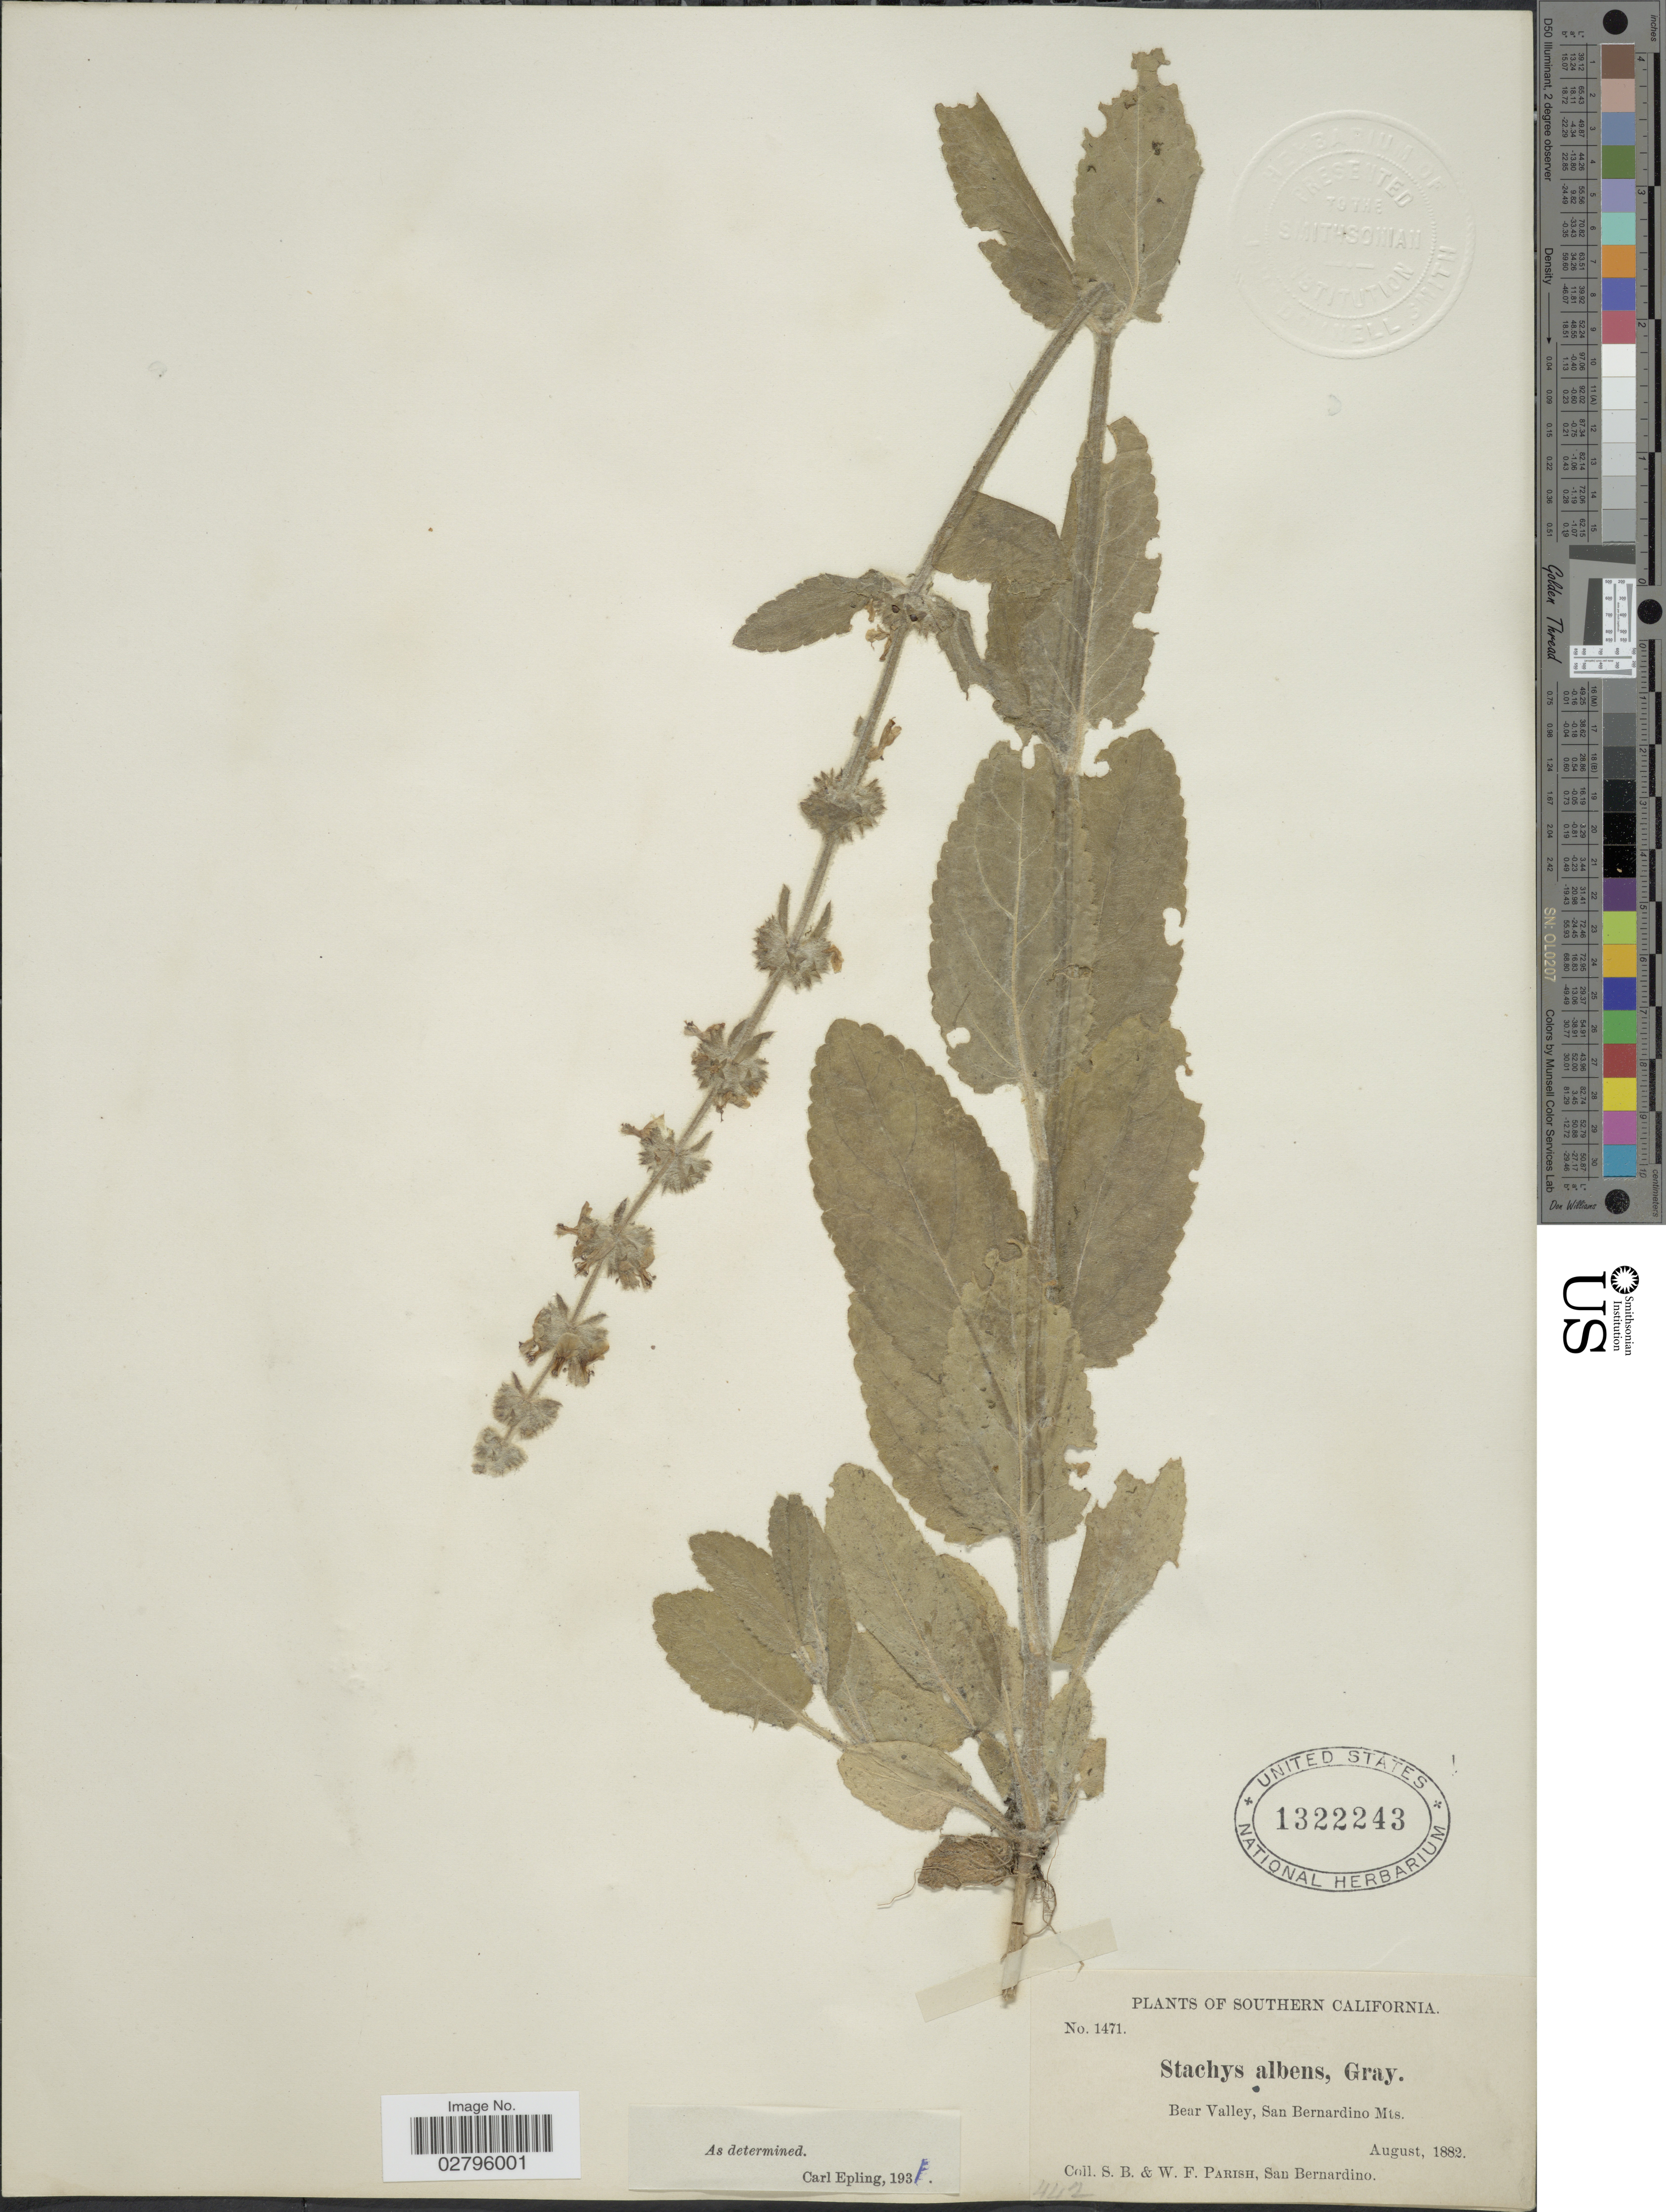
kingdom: Plantae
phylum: Tracheophyta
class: Magnoliopsida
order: Lamiales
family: Lamiaceae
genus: Stachys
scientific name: Stachys albens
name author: A. Gray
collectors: S. B. Parish & W. F. Parish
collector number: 1471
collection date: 1882-08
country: United States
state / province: California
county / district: San Bernardino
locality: Southern California, Bear Valley, San Bernardino Mts.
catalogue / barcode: US 1322243